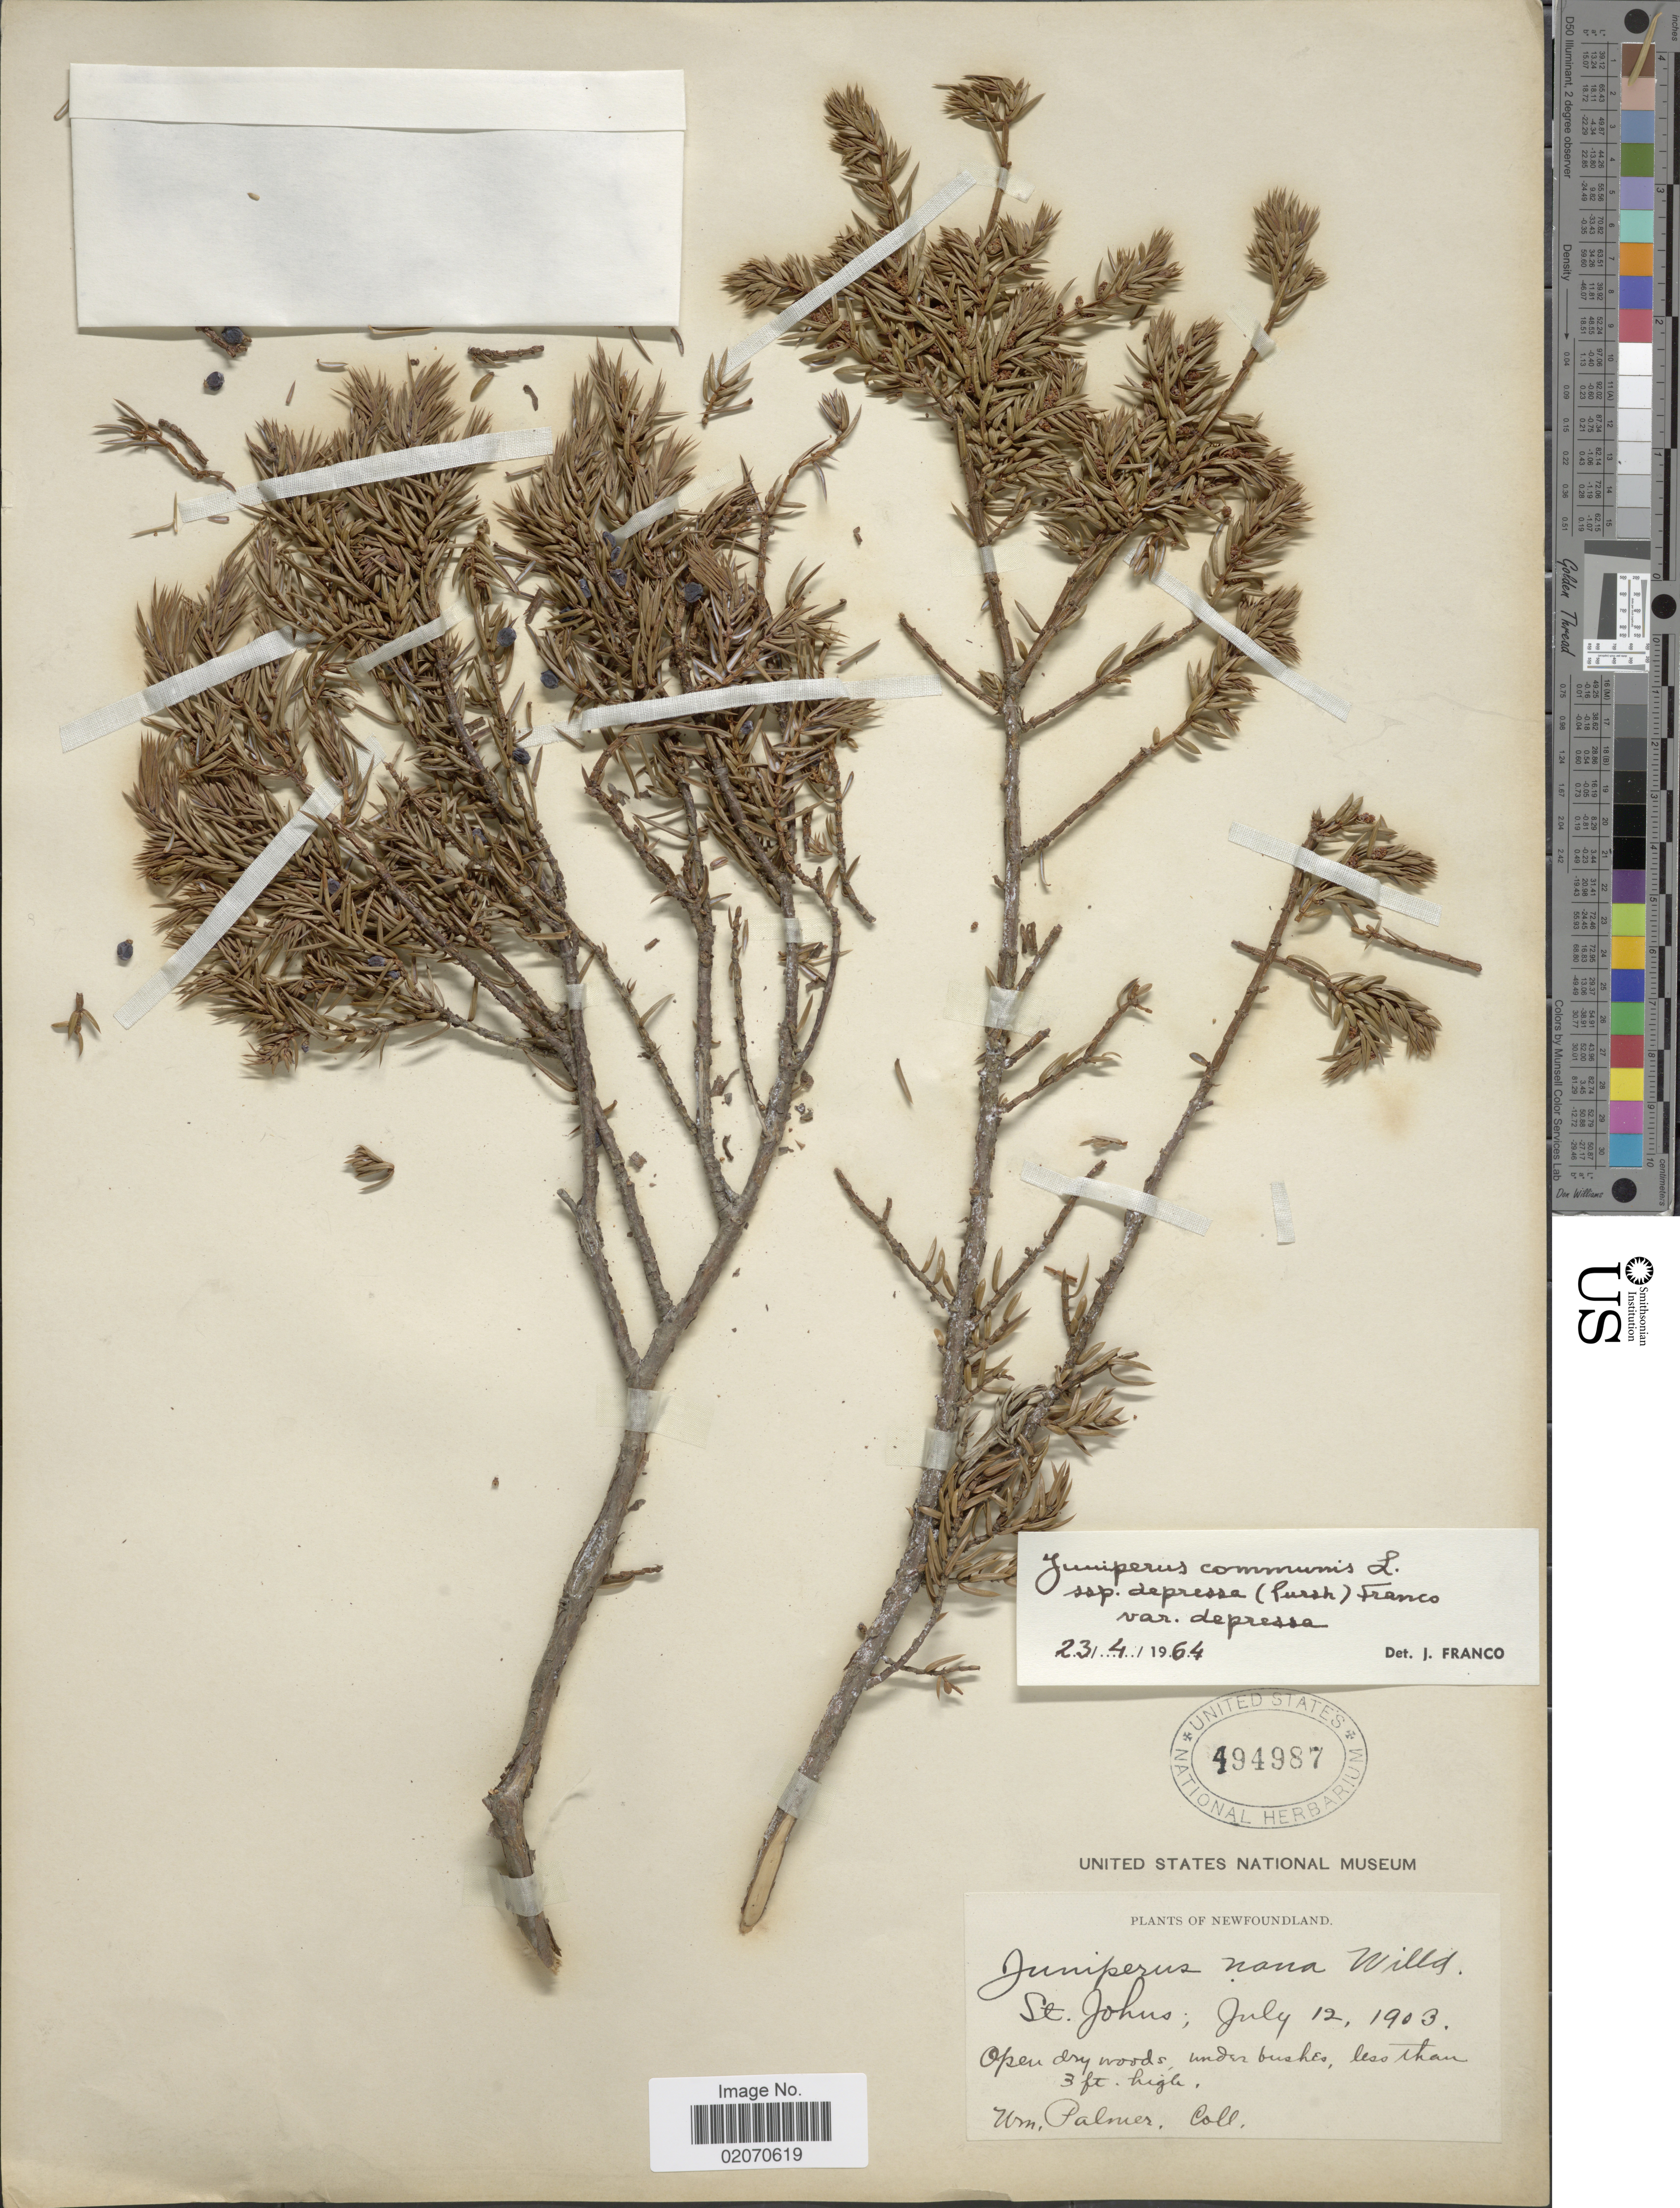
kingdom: Plantae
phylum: Tracheophyta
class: Pinopsida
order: Pinales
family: Cupressaceae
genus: Juniperus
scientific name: Juniperus communis var. depressa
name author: Pursh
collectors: W. Palmer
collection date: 1903-07-12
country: Canada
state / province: Newfoundland and Labrador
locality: St. Johns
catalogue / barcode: US 494987